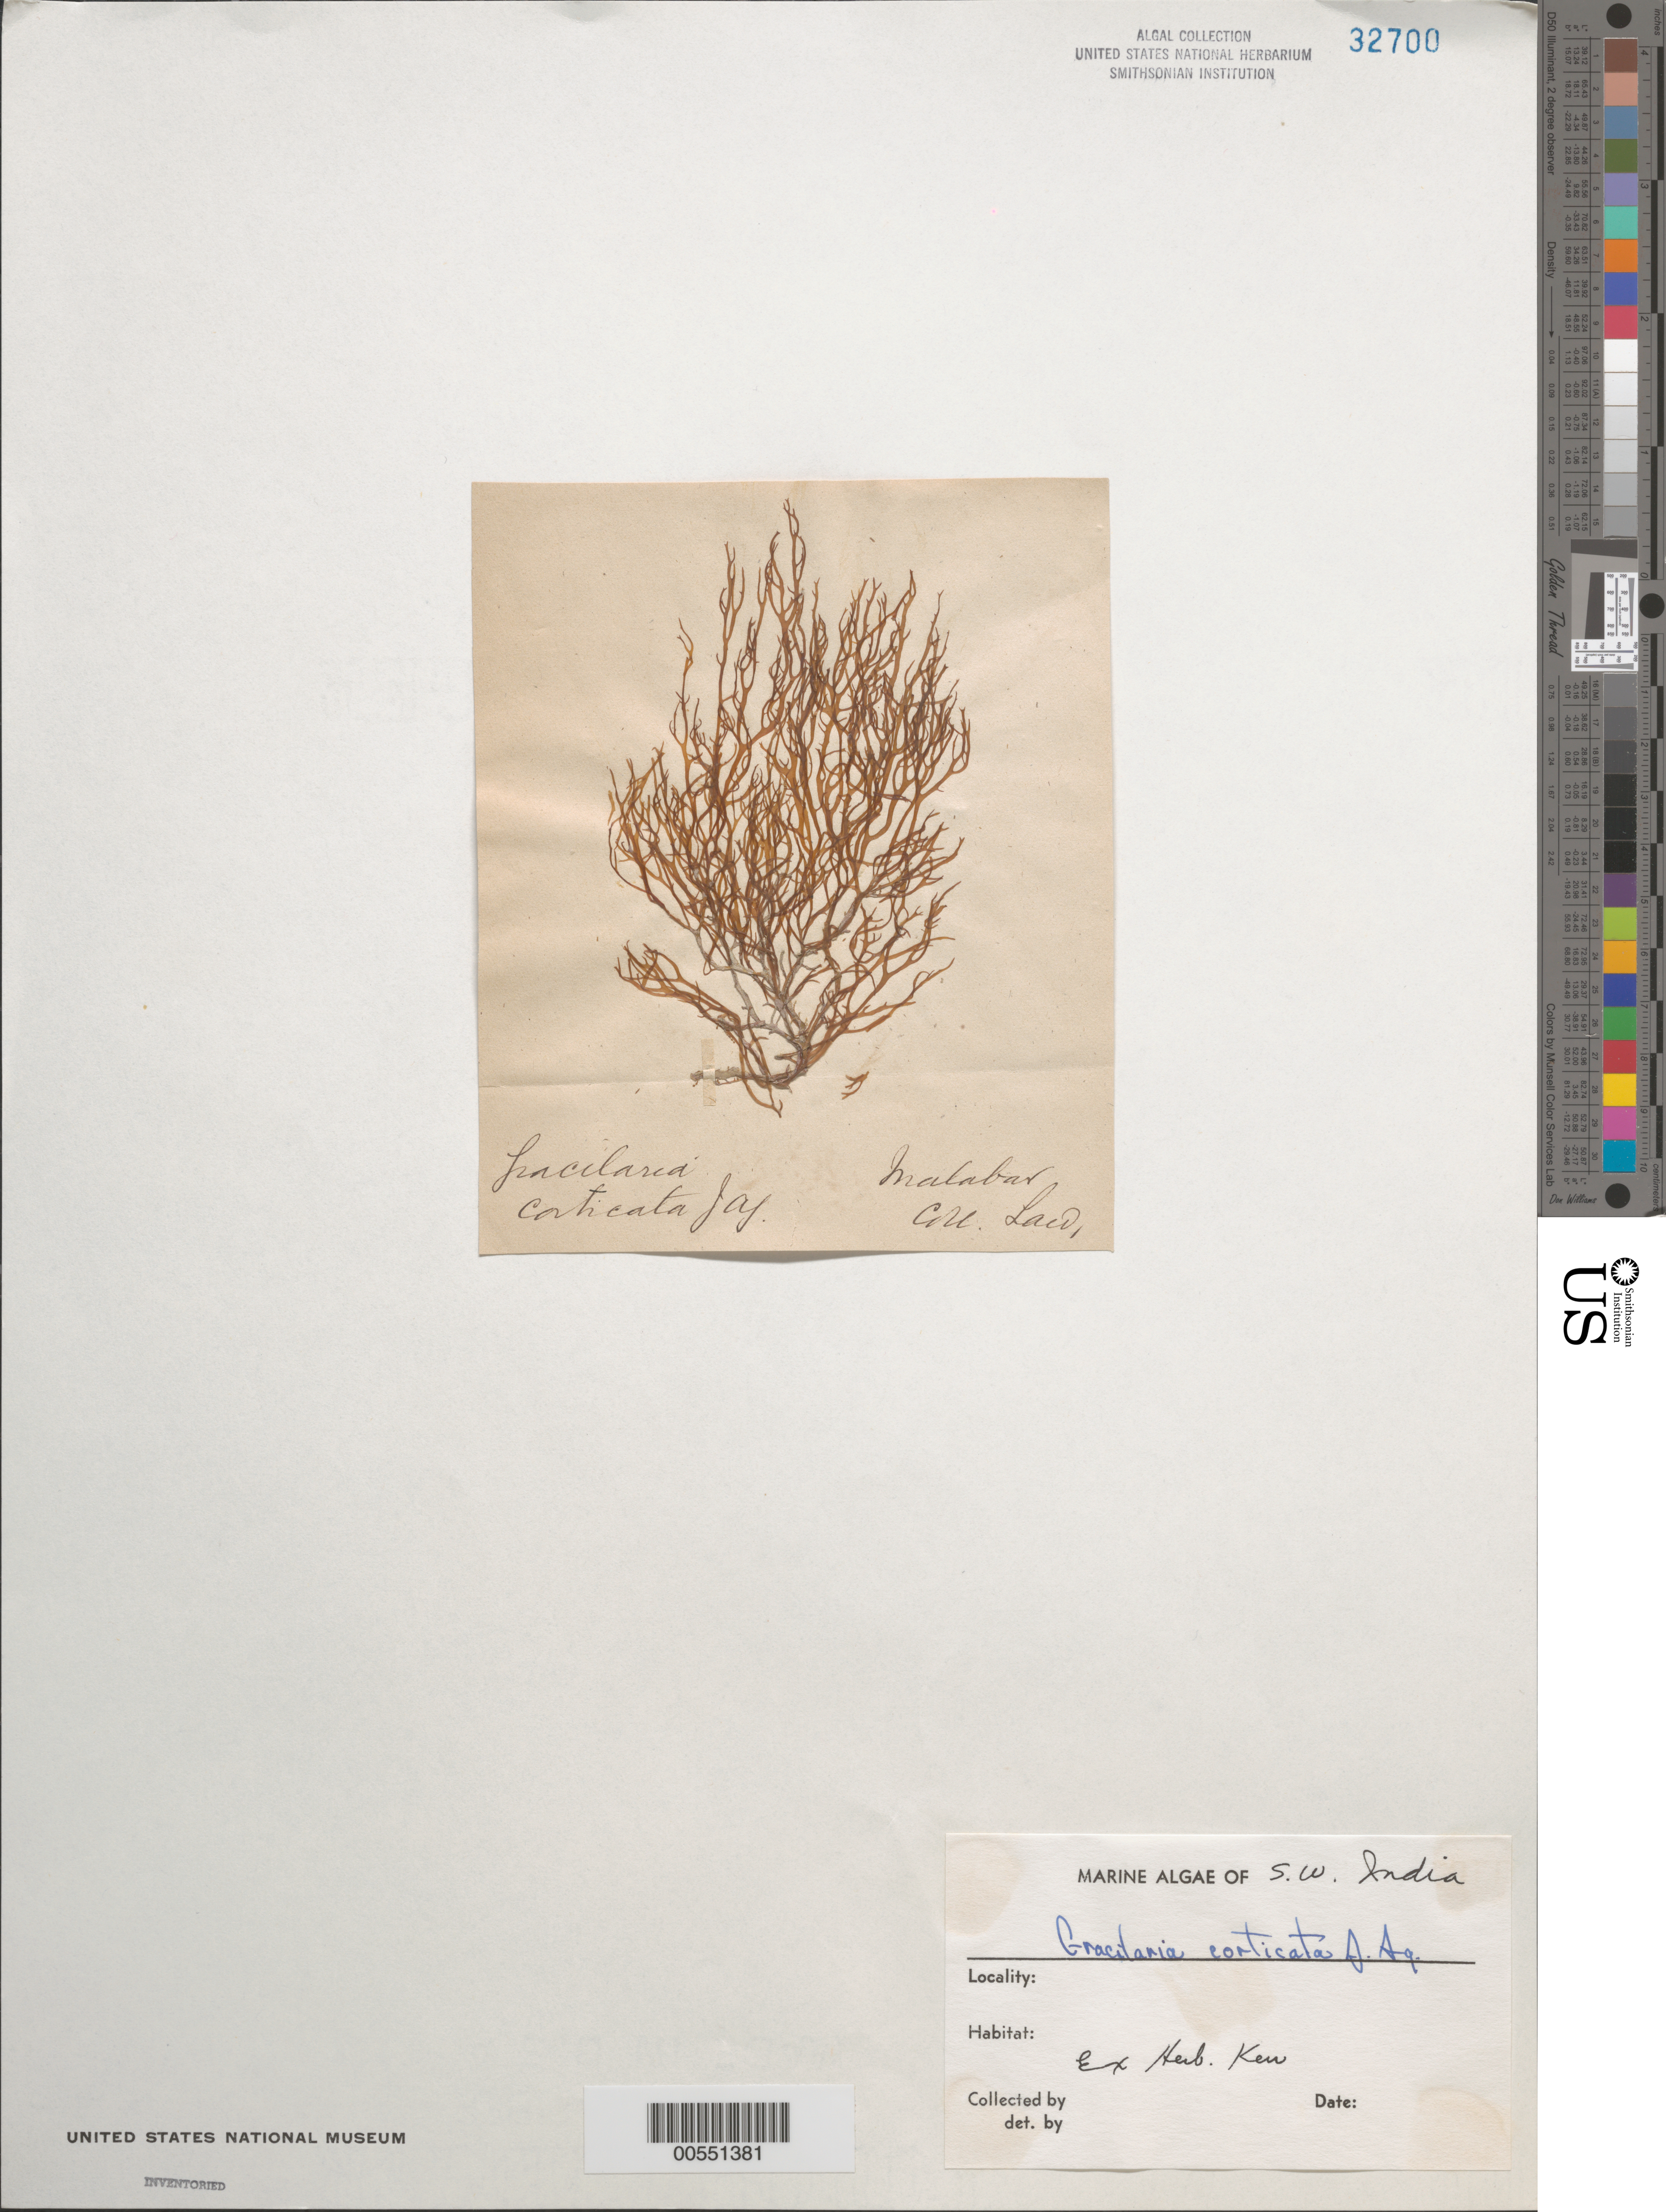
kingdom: Plantae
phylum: Rhodophyta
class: Florideophyceae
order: Gracilariales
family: Gracilariaceae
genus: Gracilaria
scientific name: Gracilaria corticata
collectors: J. Law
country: India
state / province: Kerala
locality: Malabar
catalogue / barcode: US 32700